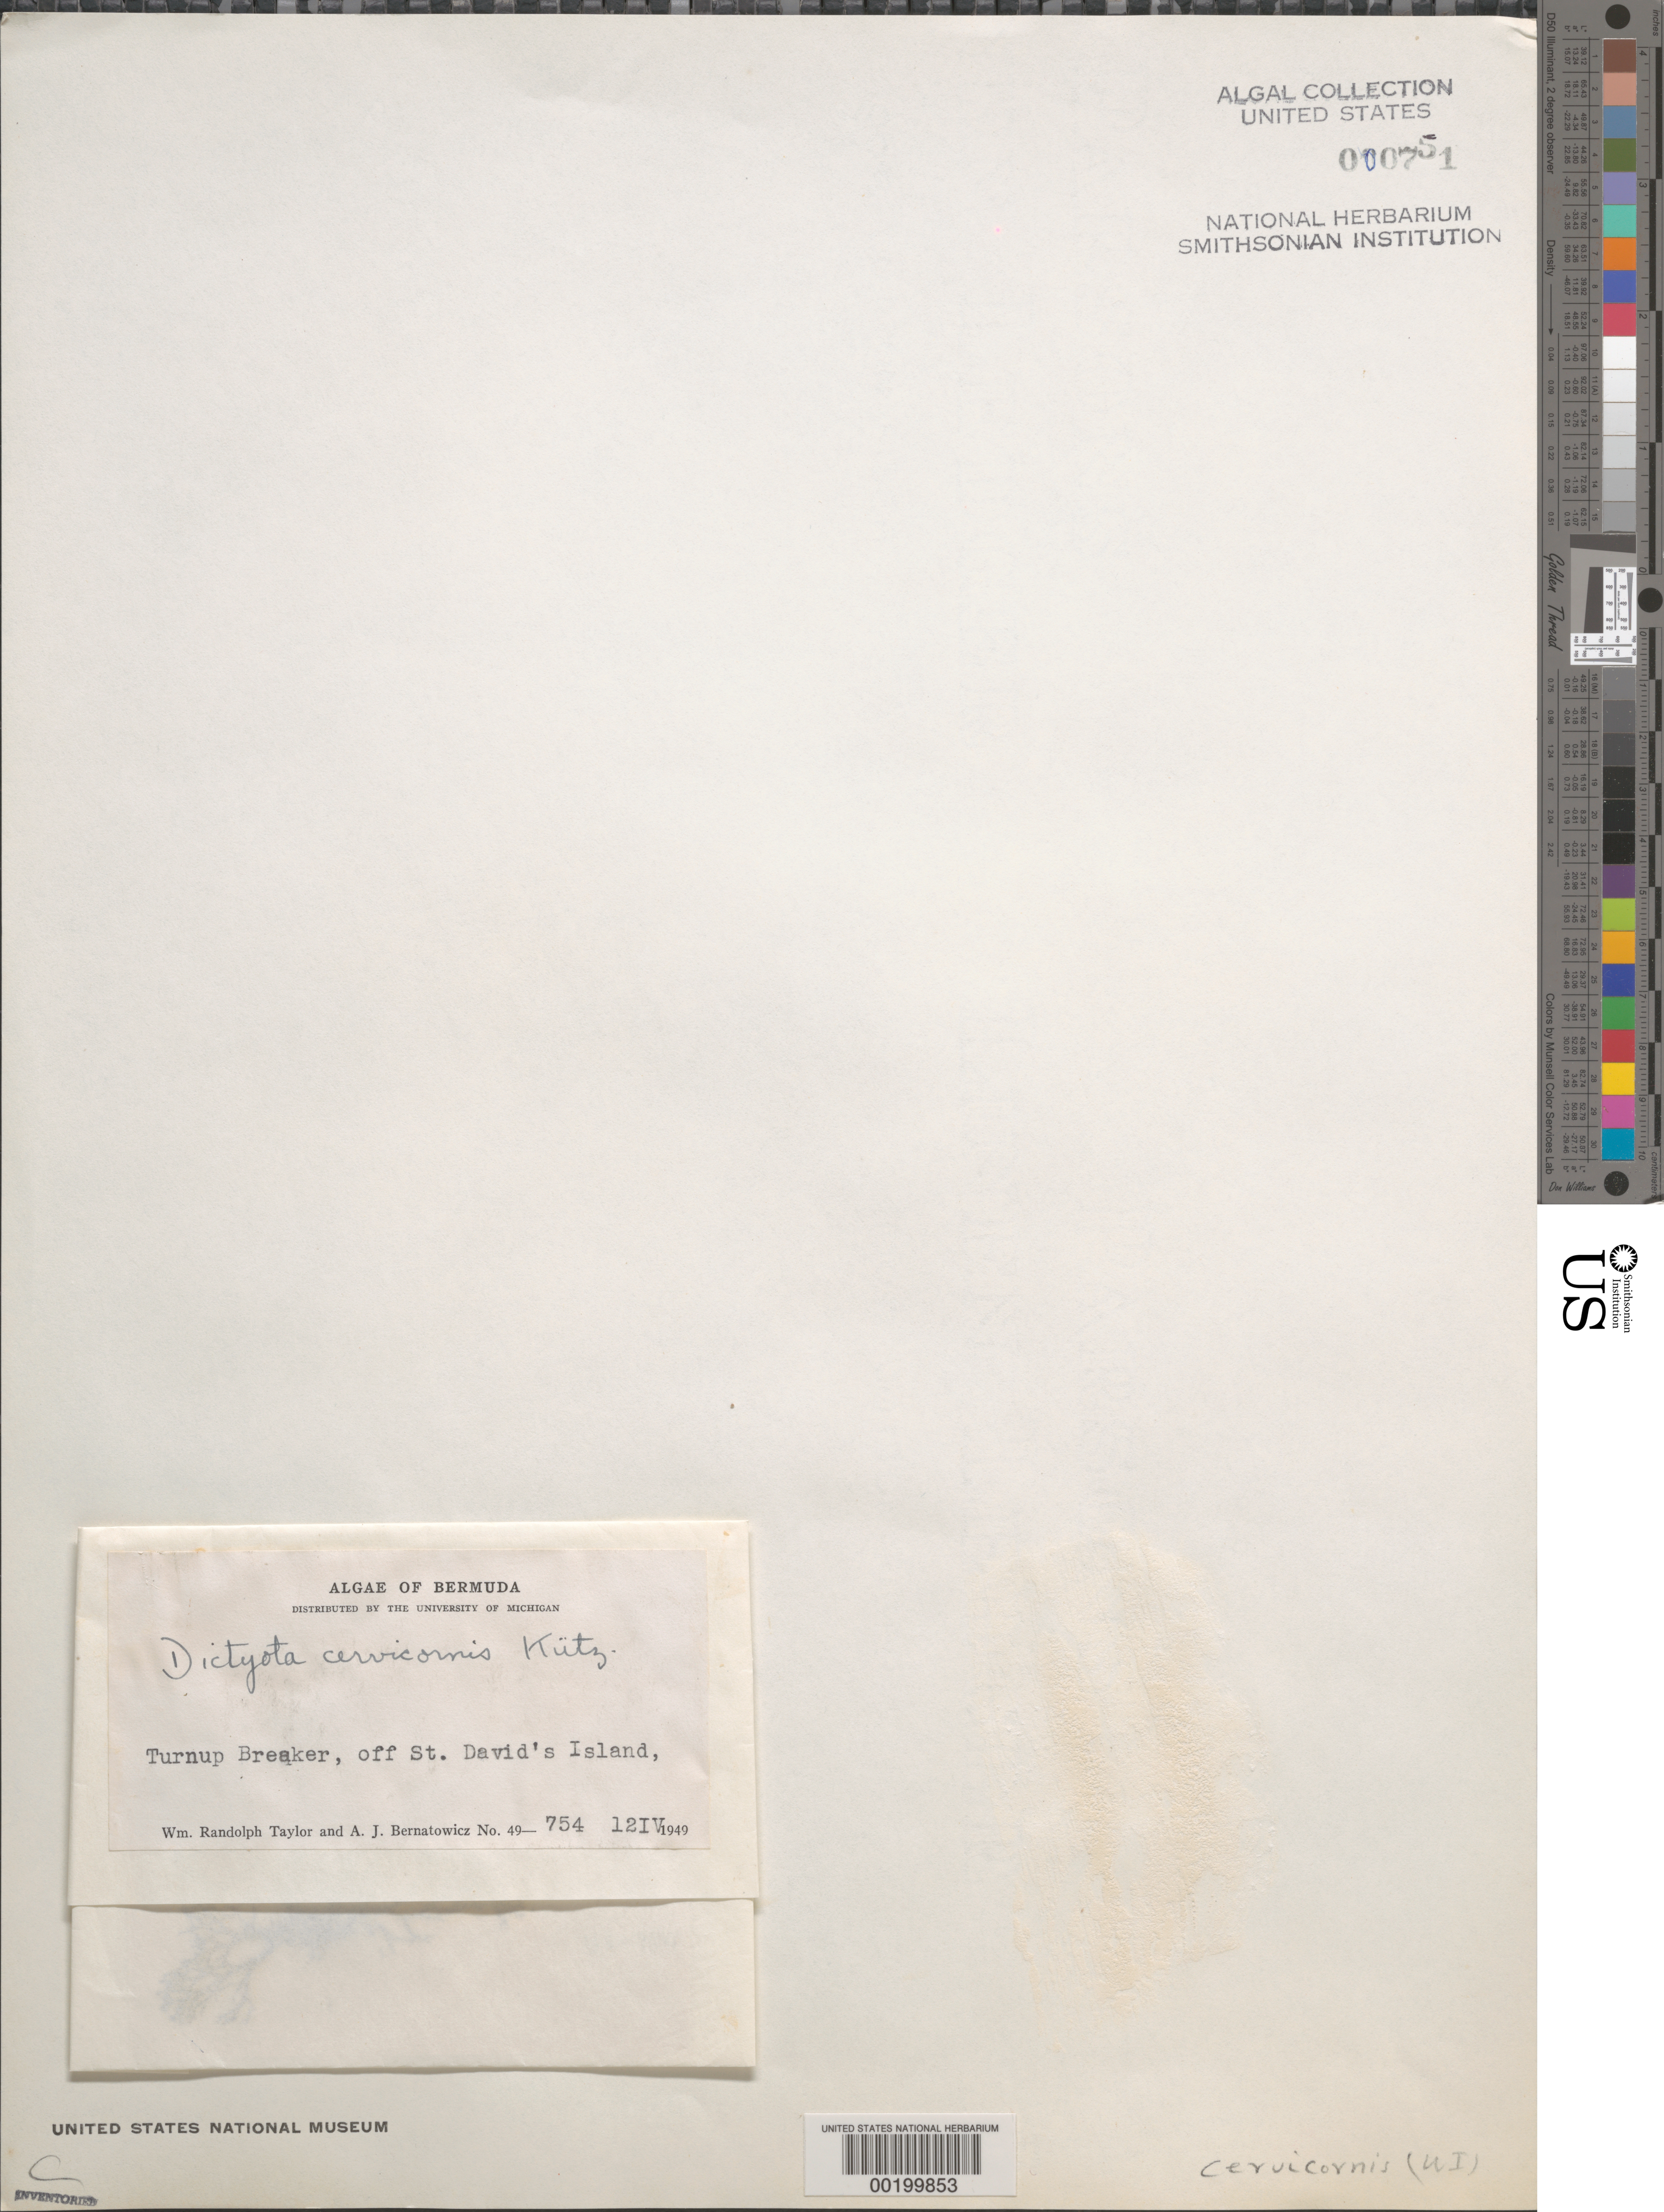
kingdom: Chromista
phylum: Ochrophyta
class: Phaeophyceae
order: Dictyotales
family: Dictyotaceae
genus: Dictyota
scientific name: Dictyota cervicornis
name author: Kütz.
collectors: W. R. Taylor & A. Bernatowicz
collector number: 49-754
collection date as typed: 12 Apr 1949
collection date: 1949-04-12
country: Bermuda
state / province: Saint George's (parish)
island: St. David's Island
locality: Turnup Breaker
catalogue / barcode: US 751